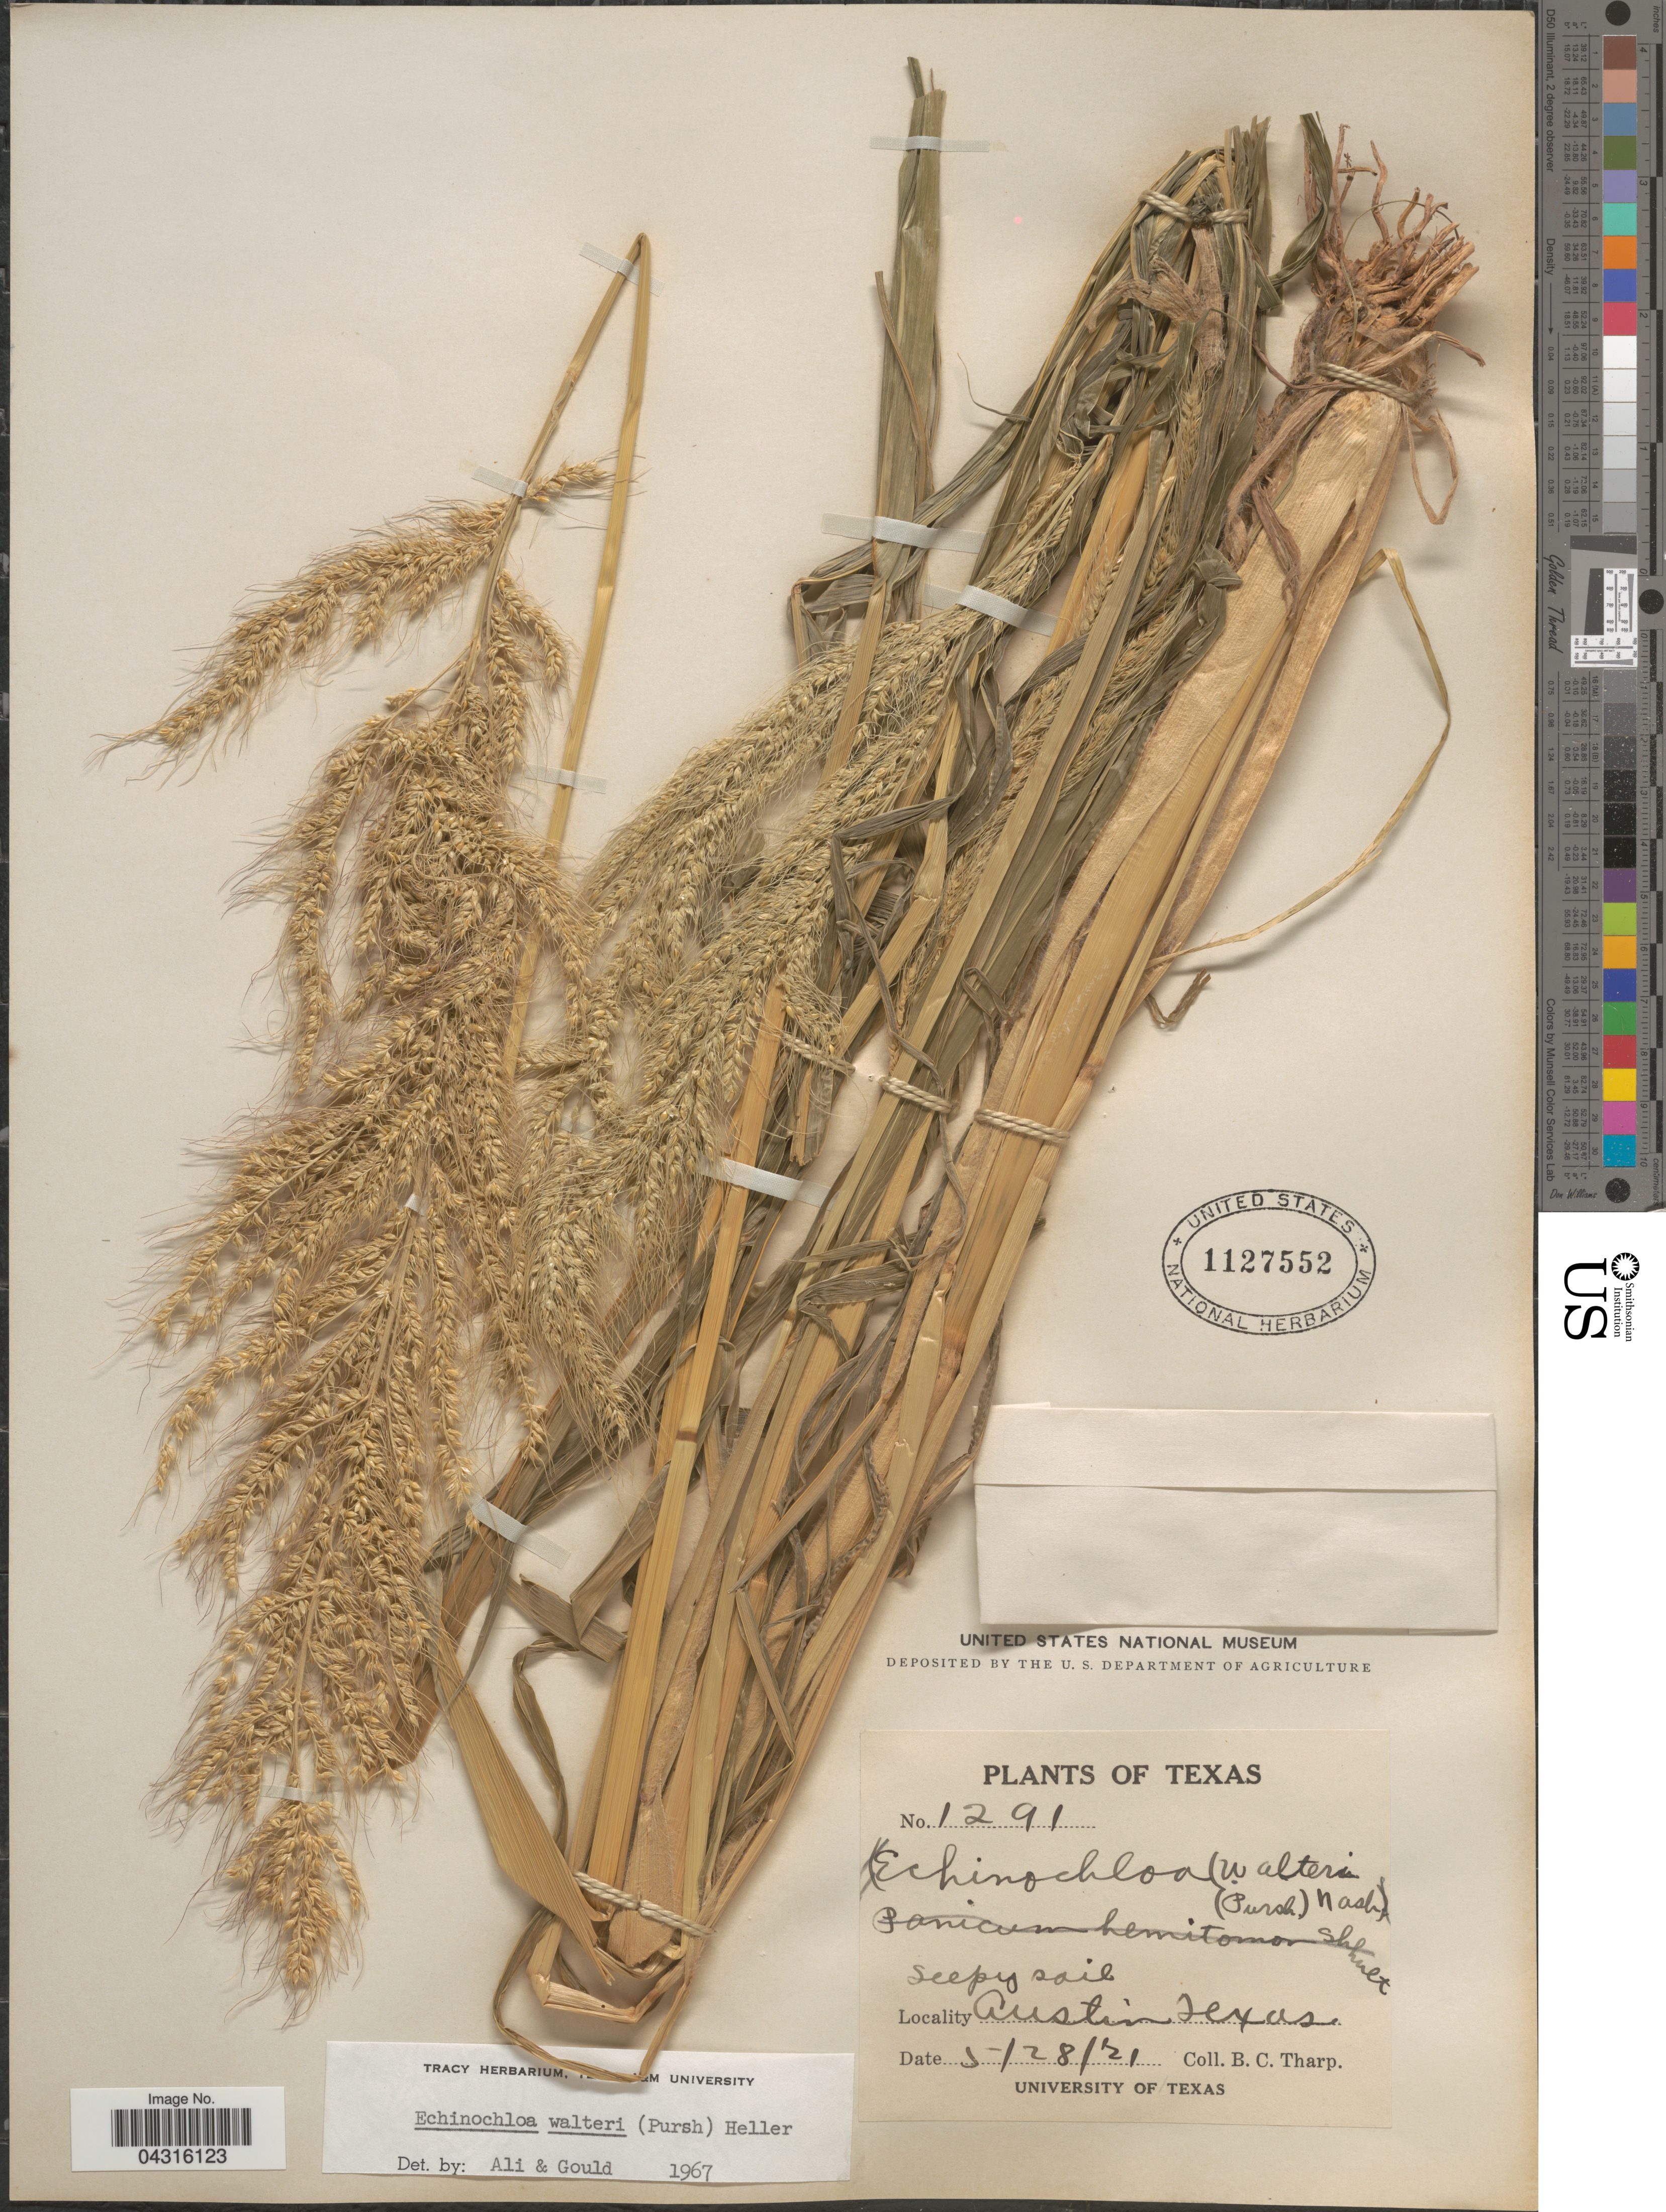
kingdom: Plantae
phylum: Tracheophyta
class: Liliopsida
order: Poales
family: Poaceae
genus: Echinochloa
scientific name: Echinochloa walteri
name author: (Pursh) A. Heller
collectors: B. C. Tharp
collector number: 1291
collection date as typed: Transcribed d/m/y: 28/5/21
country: United States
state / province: Texas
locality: Austin.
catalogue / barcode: US 1127552